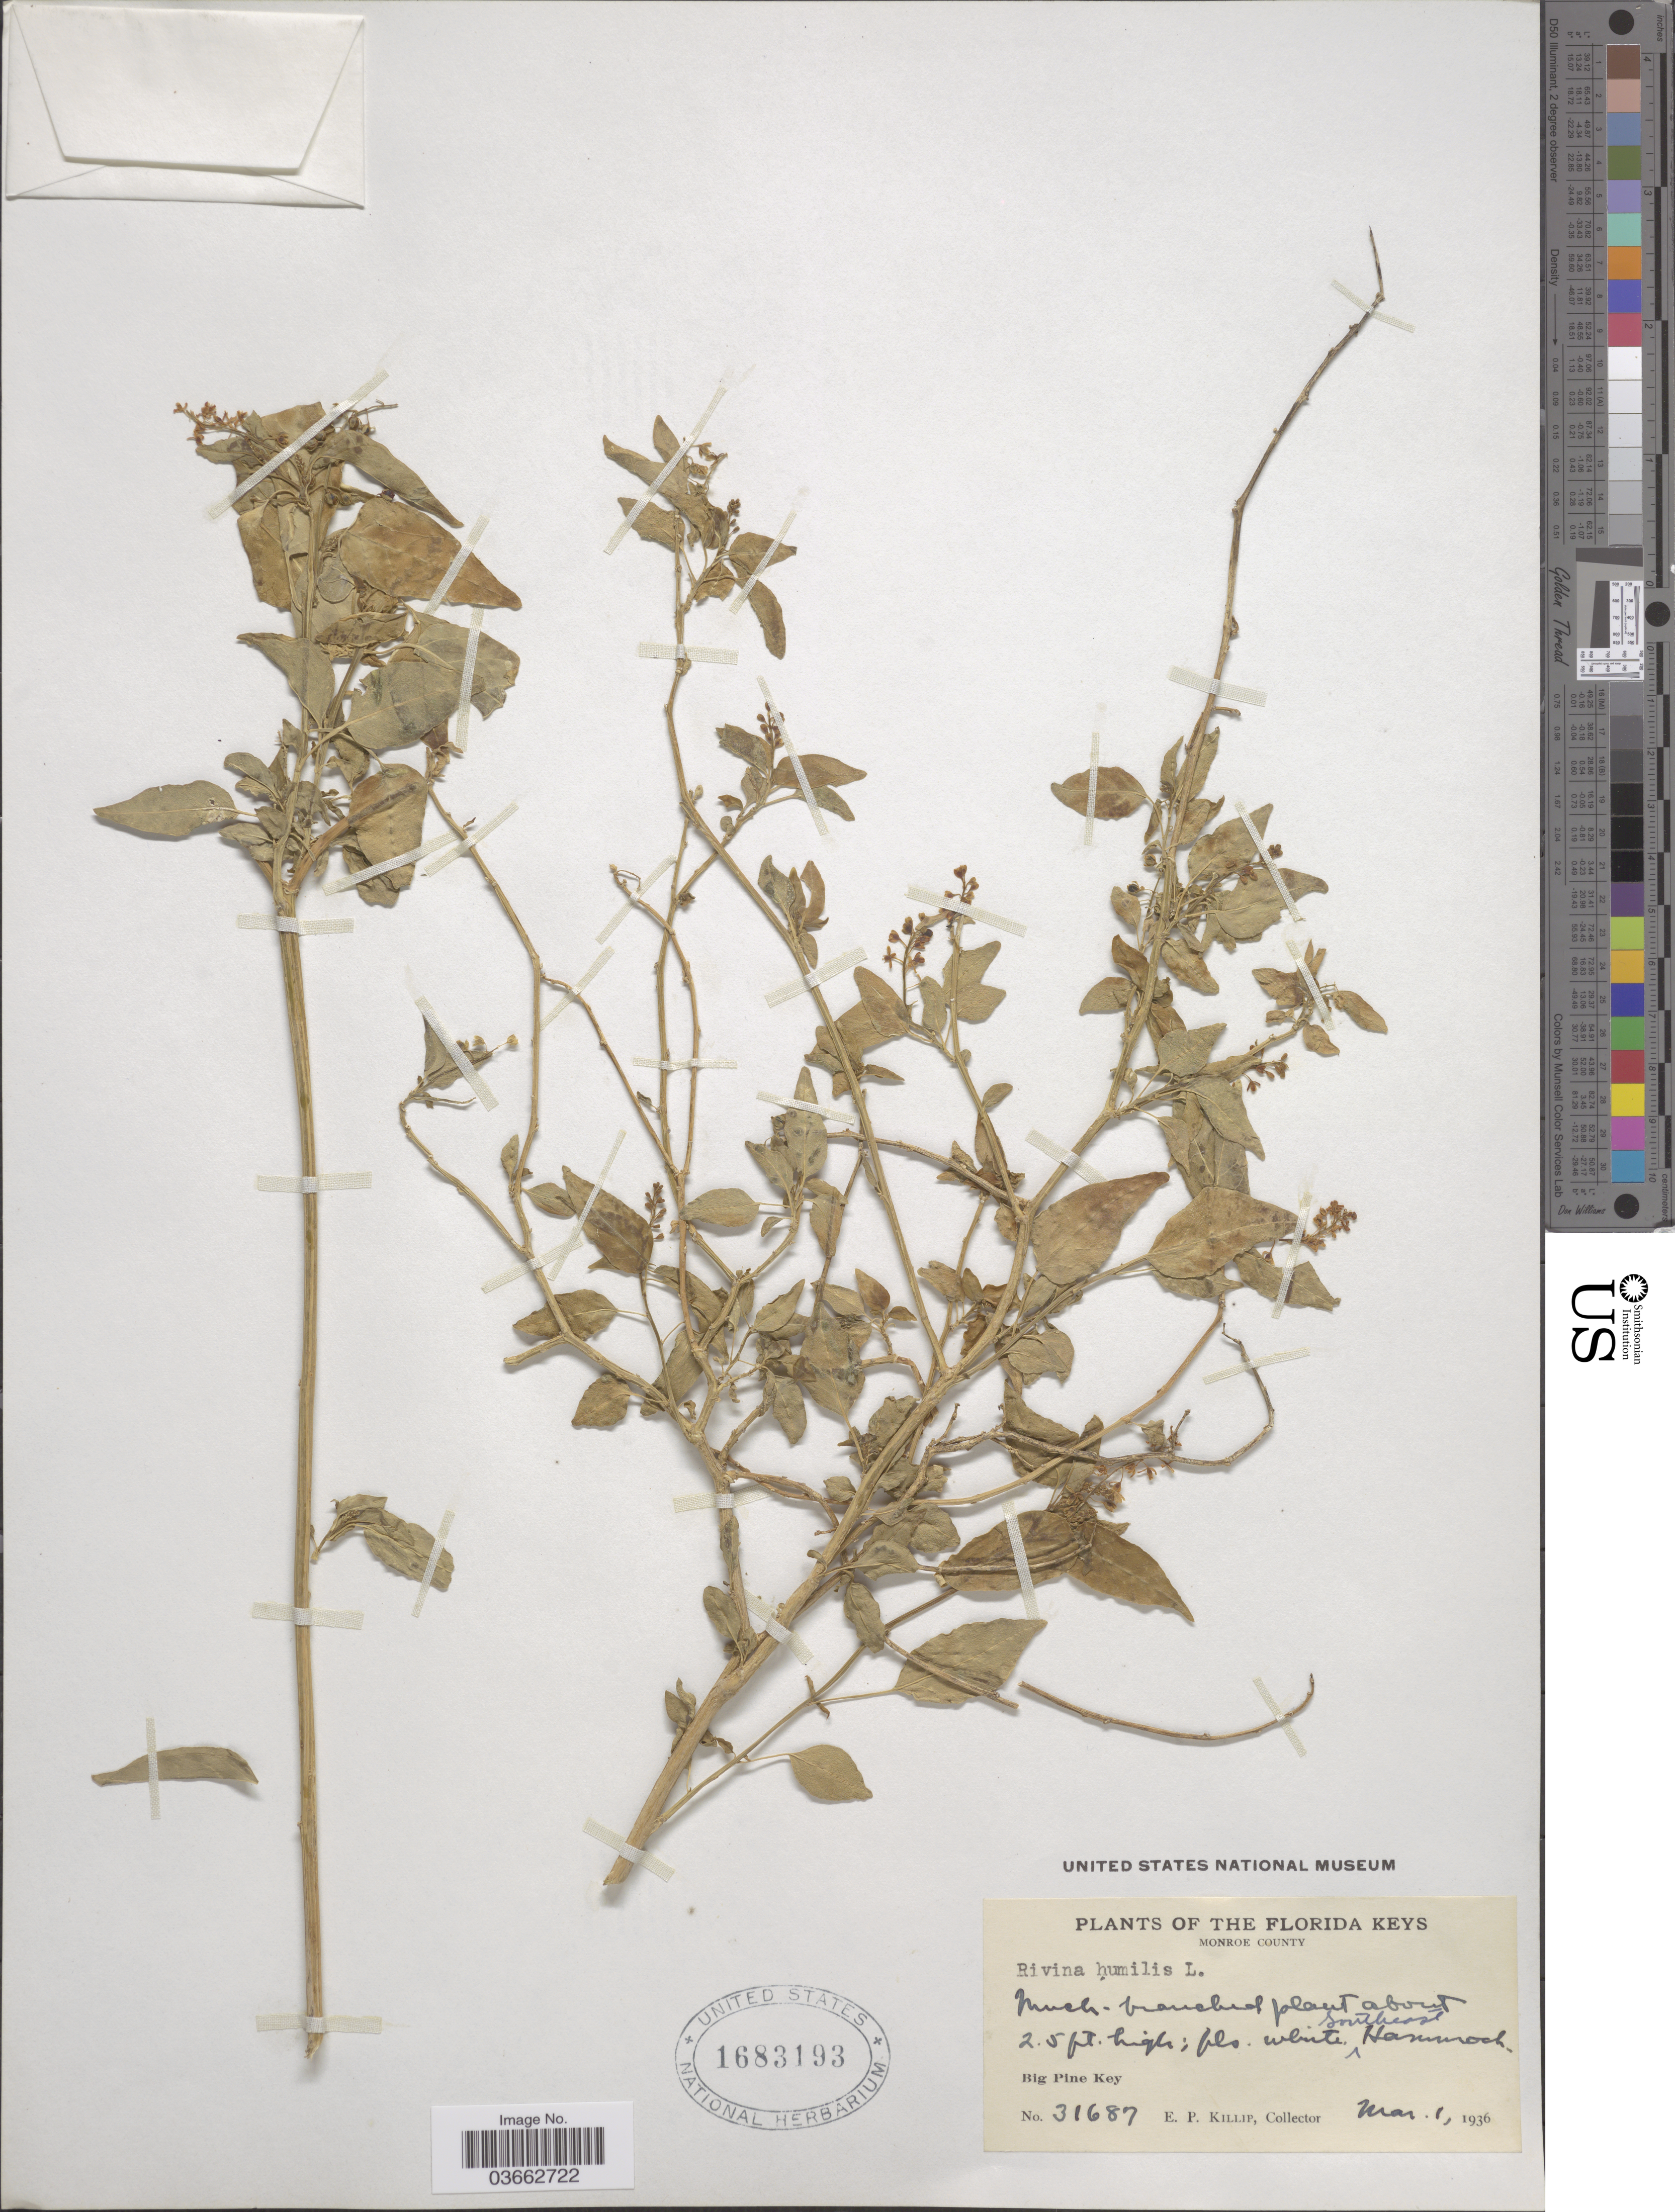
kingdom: Plantae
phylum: Tracheophyta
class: Magnoliopsida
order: Caryophyllales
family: Phytolaccaceae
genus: Rivina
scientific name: Rivina humilis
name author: L.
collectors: E. P. Killip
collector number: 31687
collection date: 1936-03-01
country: United States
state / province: Florida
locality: The Florida Keys. Monroe County. Southeast Hammock. Big Pine Key.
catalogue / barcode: US 1683193